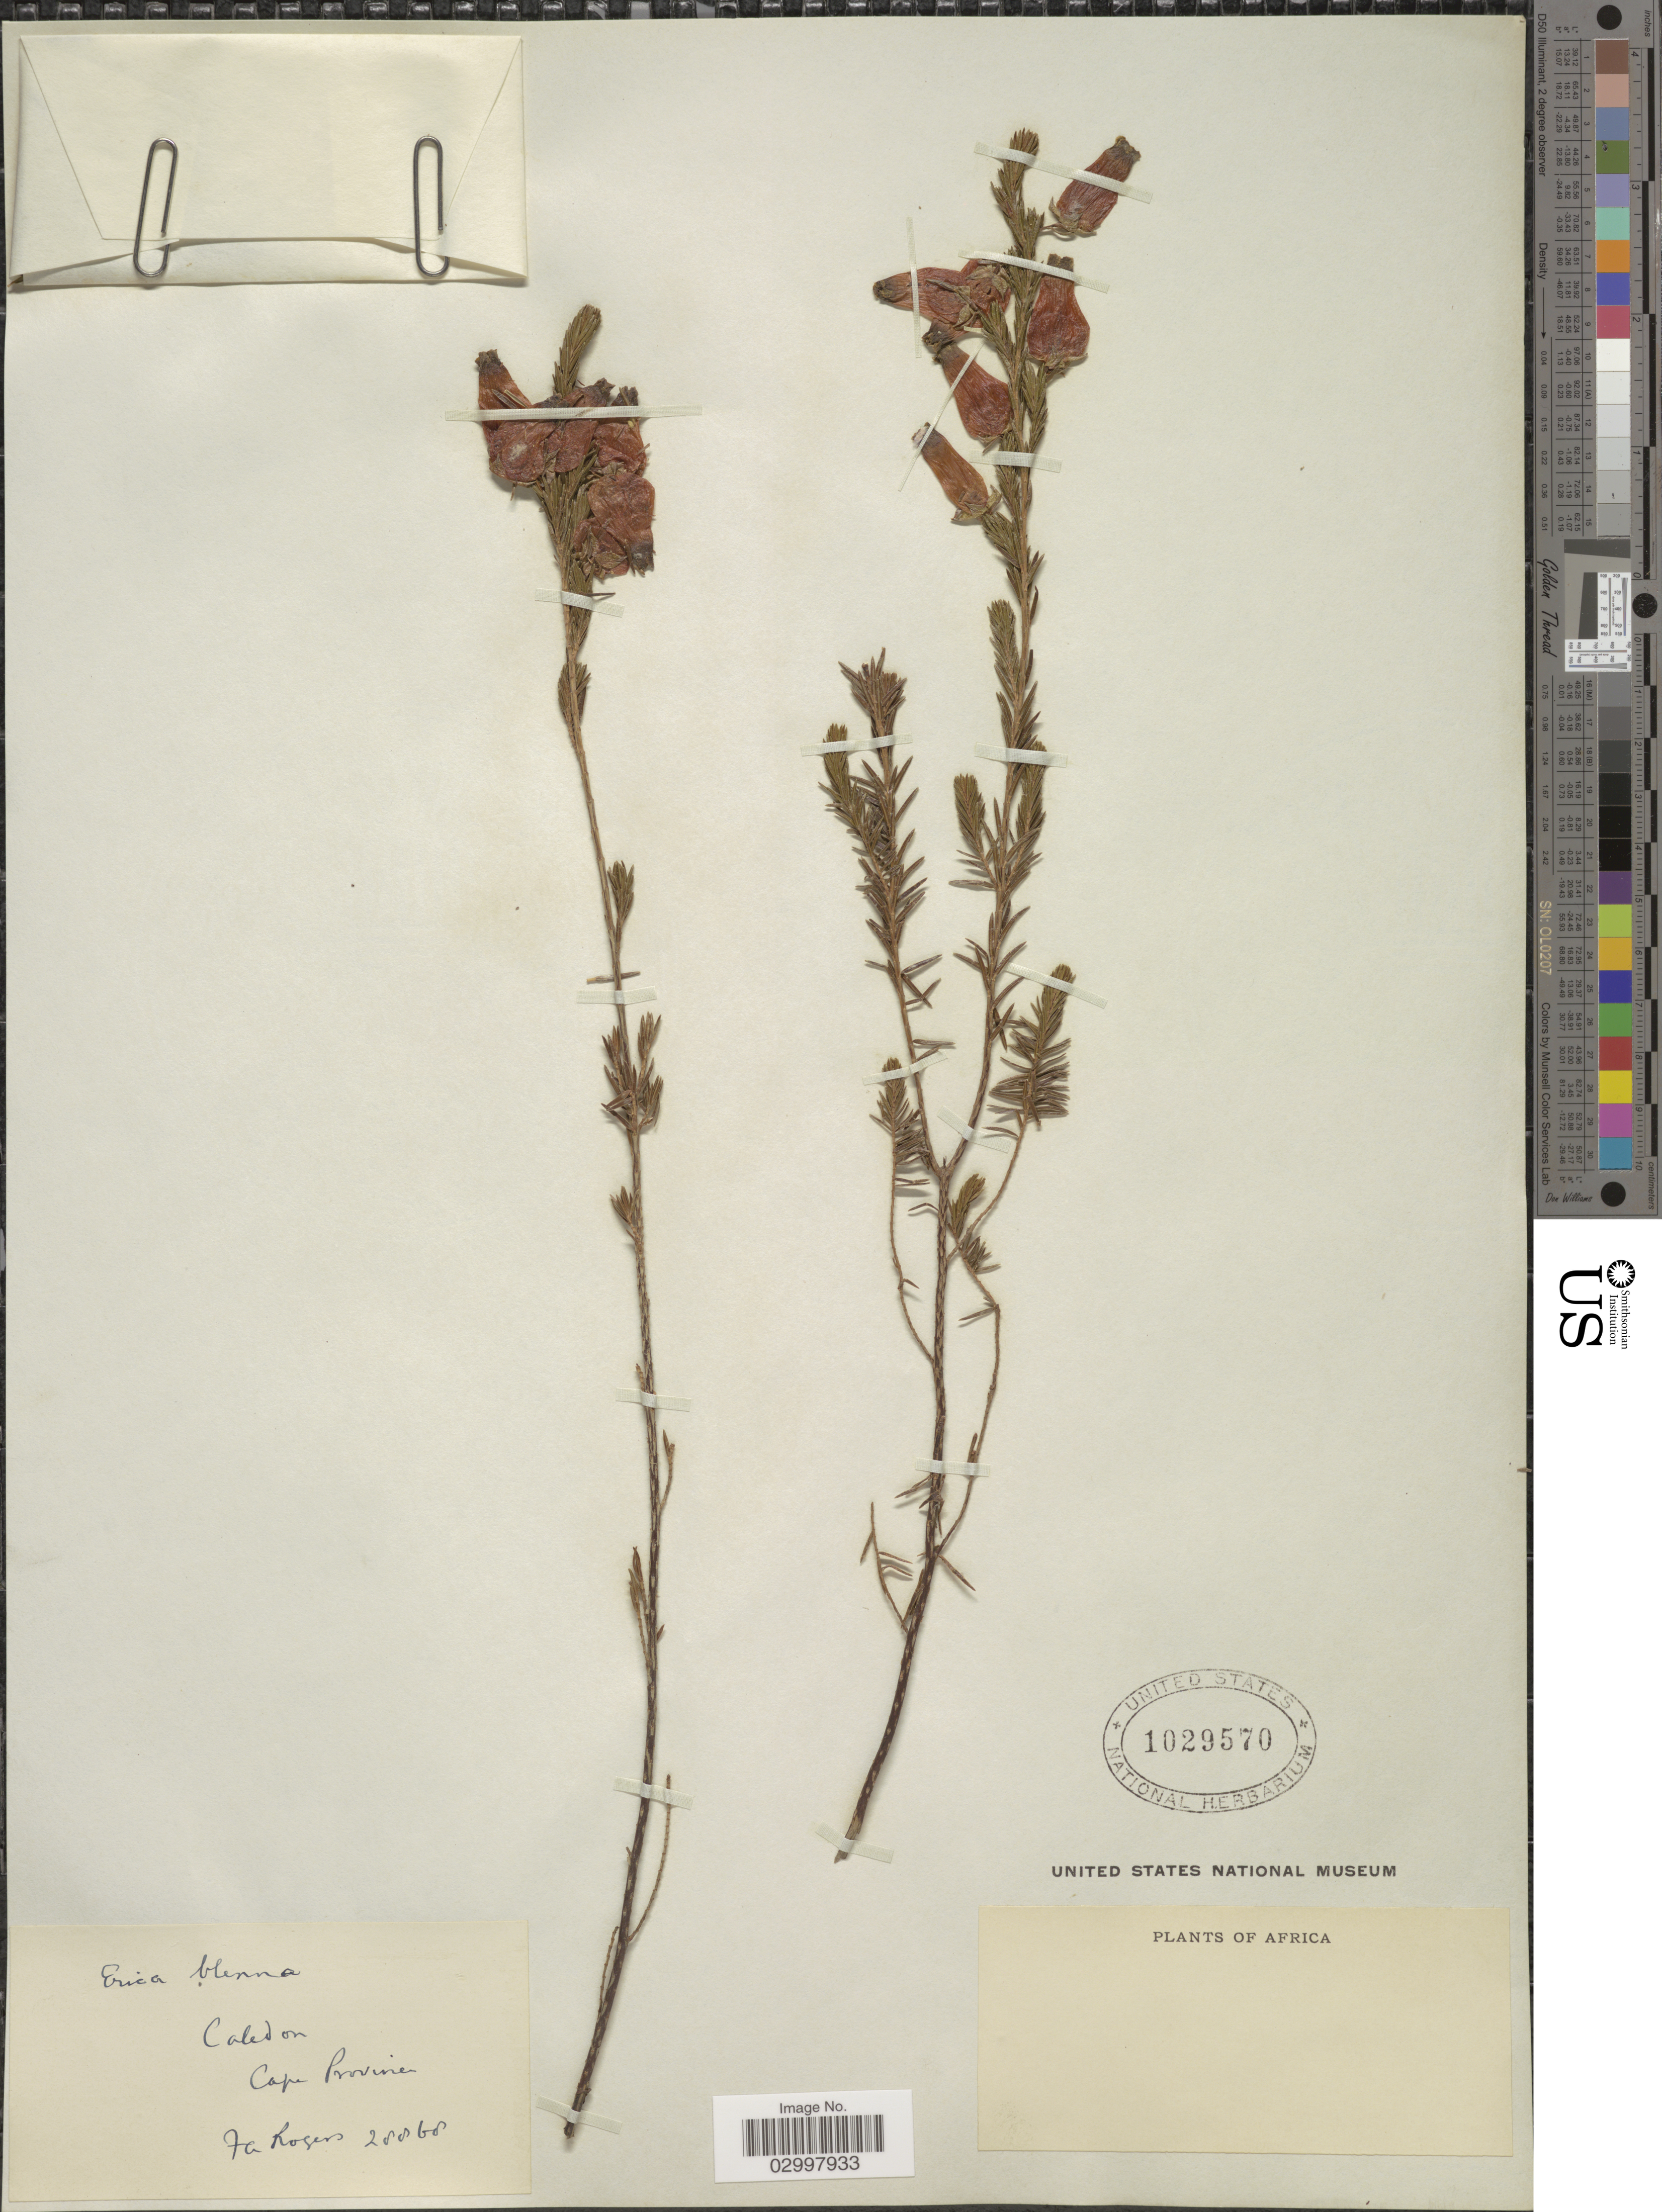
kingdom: Plantae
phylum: Tracheophyta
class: Magnoliopsida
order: Ericales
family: Ericaceae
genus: Erica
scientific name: Erica blenna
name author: Salisb.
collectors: F. A. Rogers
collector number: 28868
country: South Africa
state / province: Western Cape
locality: Caledon.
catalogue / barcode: US 1029570